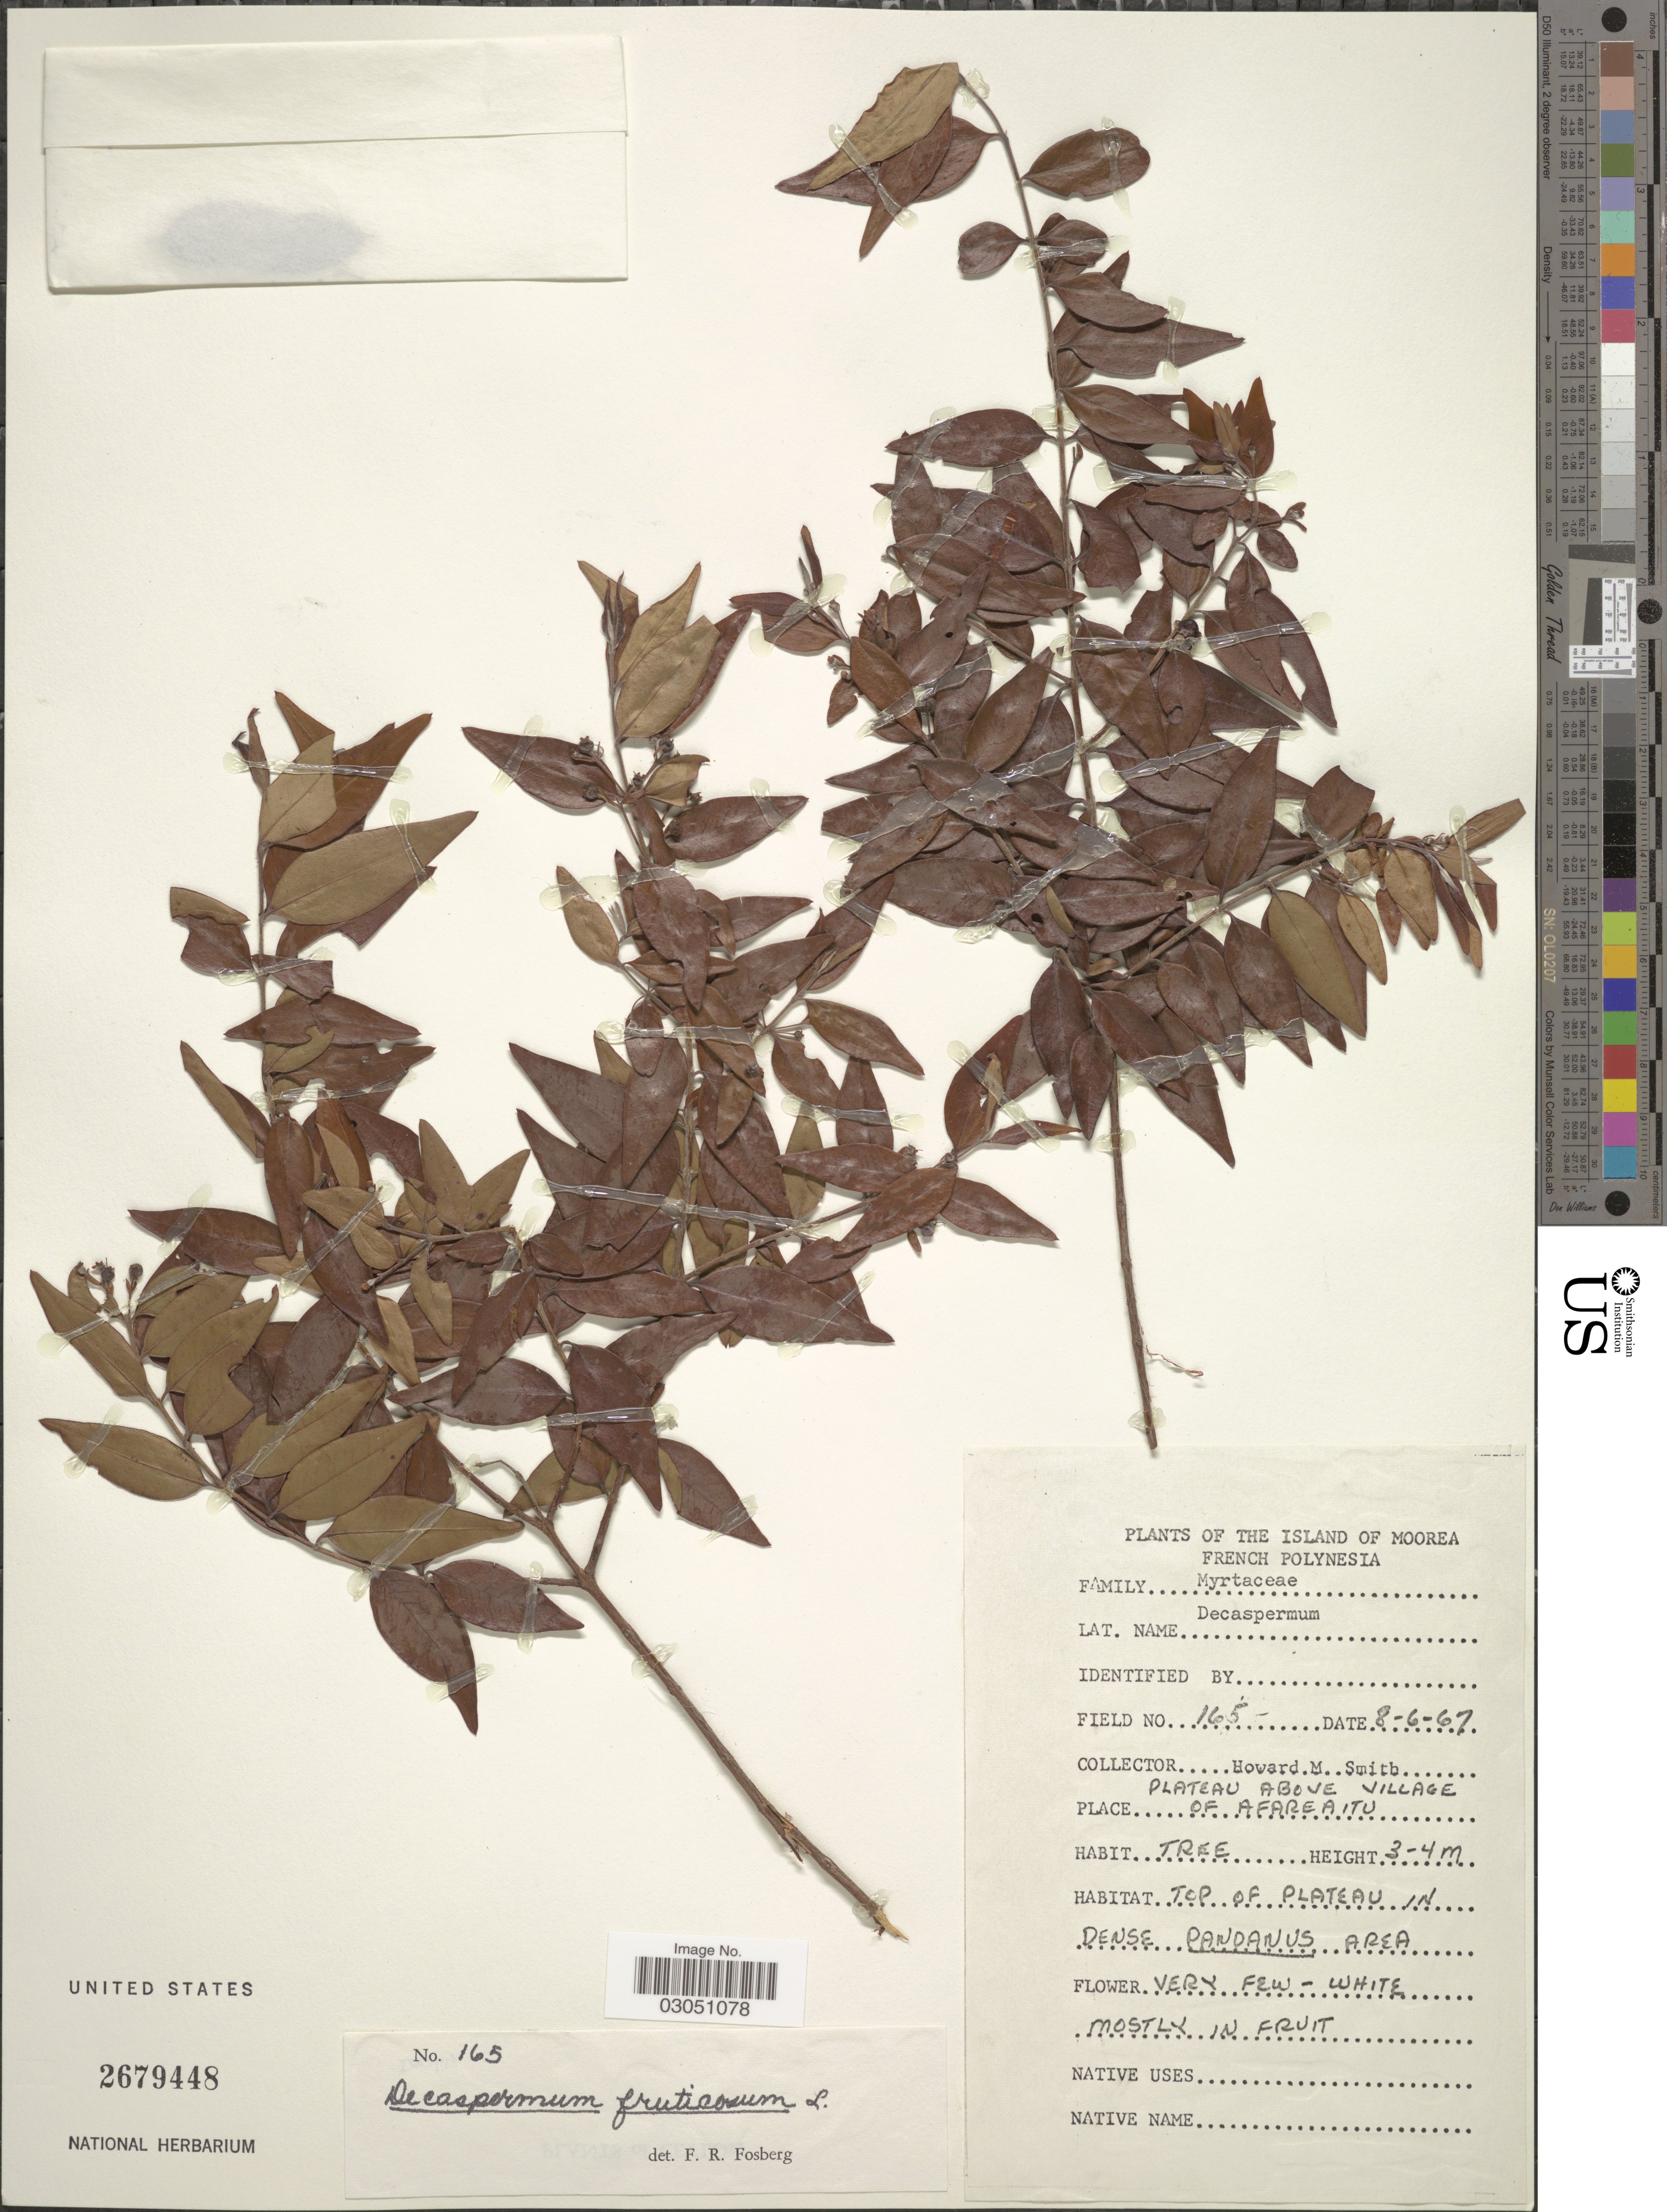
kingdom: Plantae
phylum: Tracheophyta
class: Magnoliopsida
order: Myrtales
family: Myrtaceae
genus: Decaspermum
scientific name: Decaspermum fruticosum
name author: J.R. Forst. & G. Forst.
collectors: H. M. Smith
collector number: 165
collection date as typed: Transcribed d/m/y: 8/6/67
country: French Polynesia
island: Moorea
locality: The Island of Moorea. Plateau above village of Afareaitu.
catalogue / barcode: US 2679448